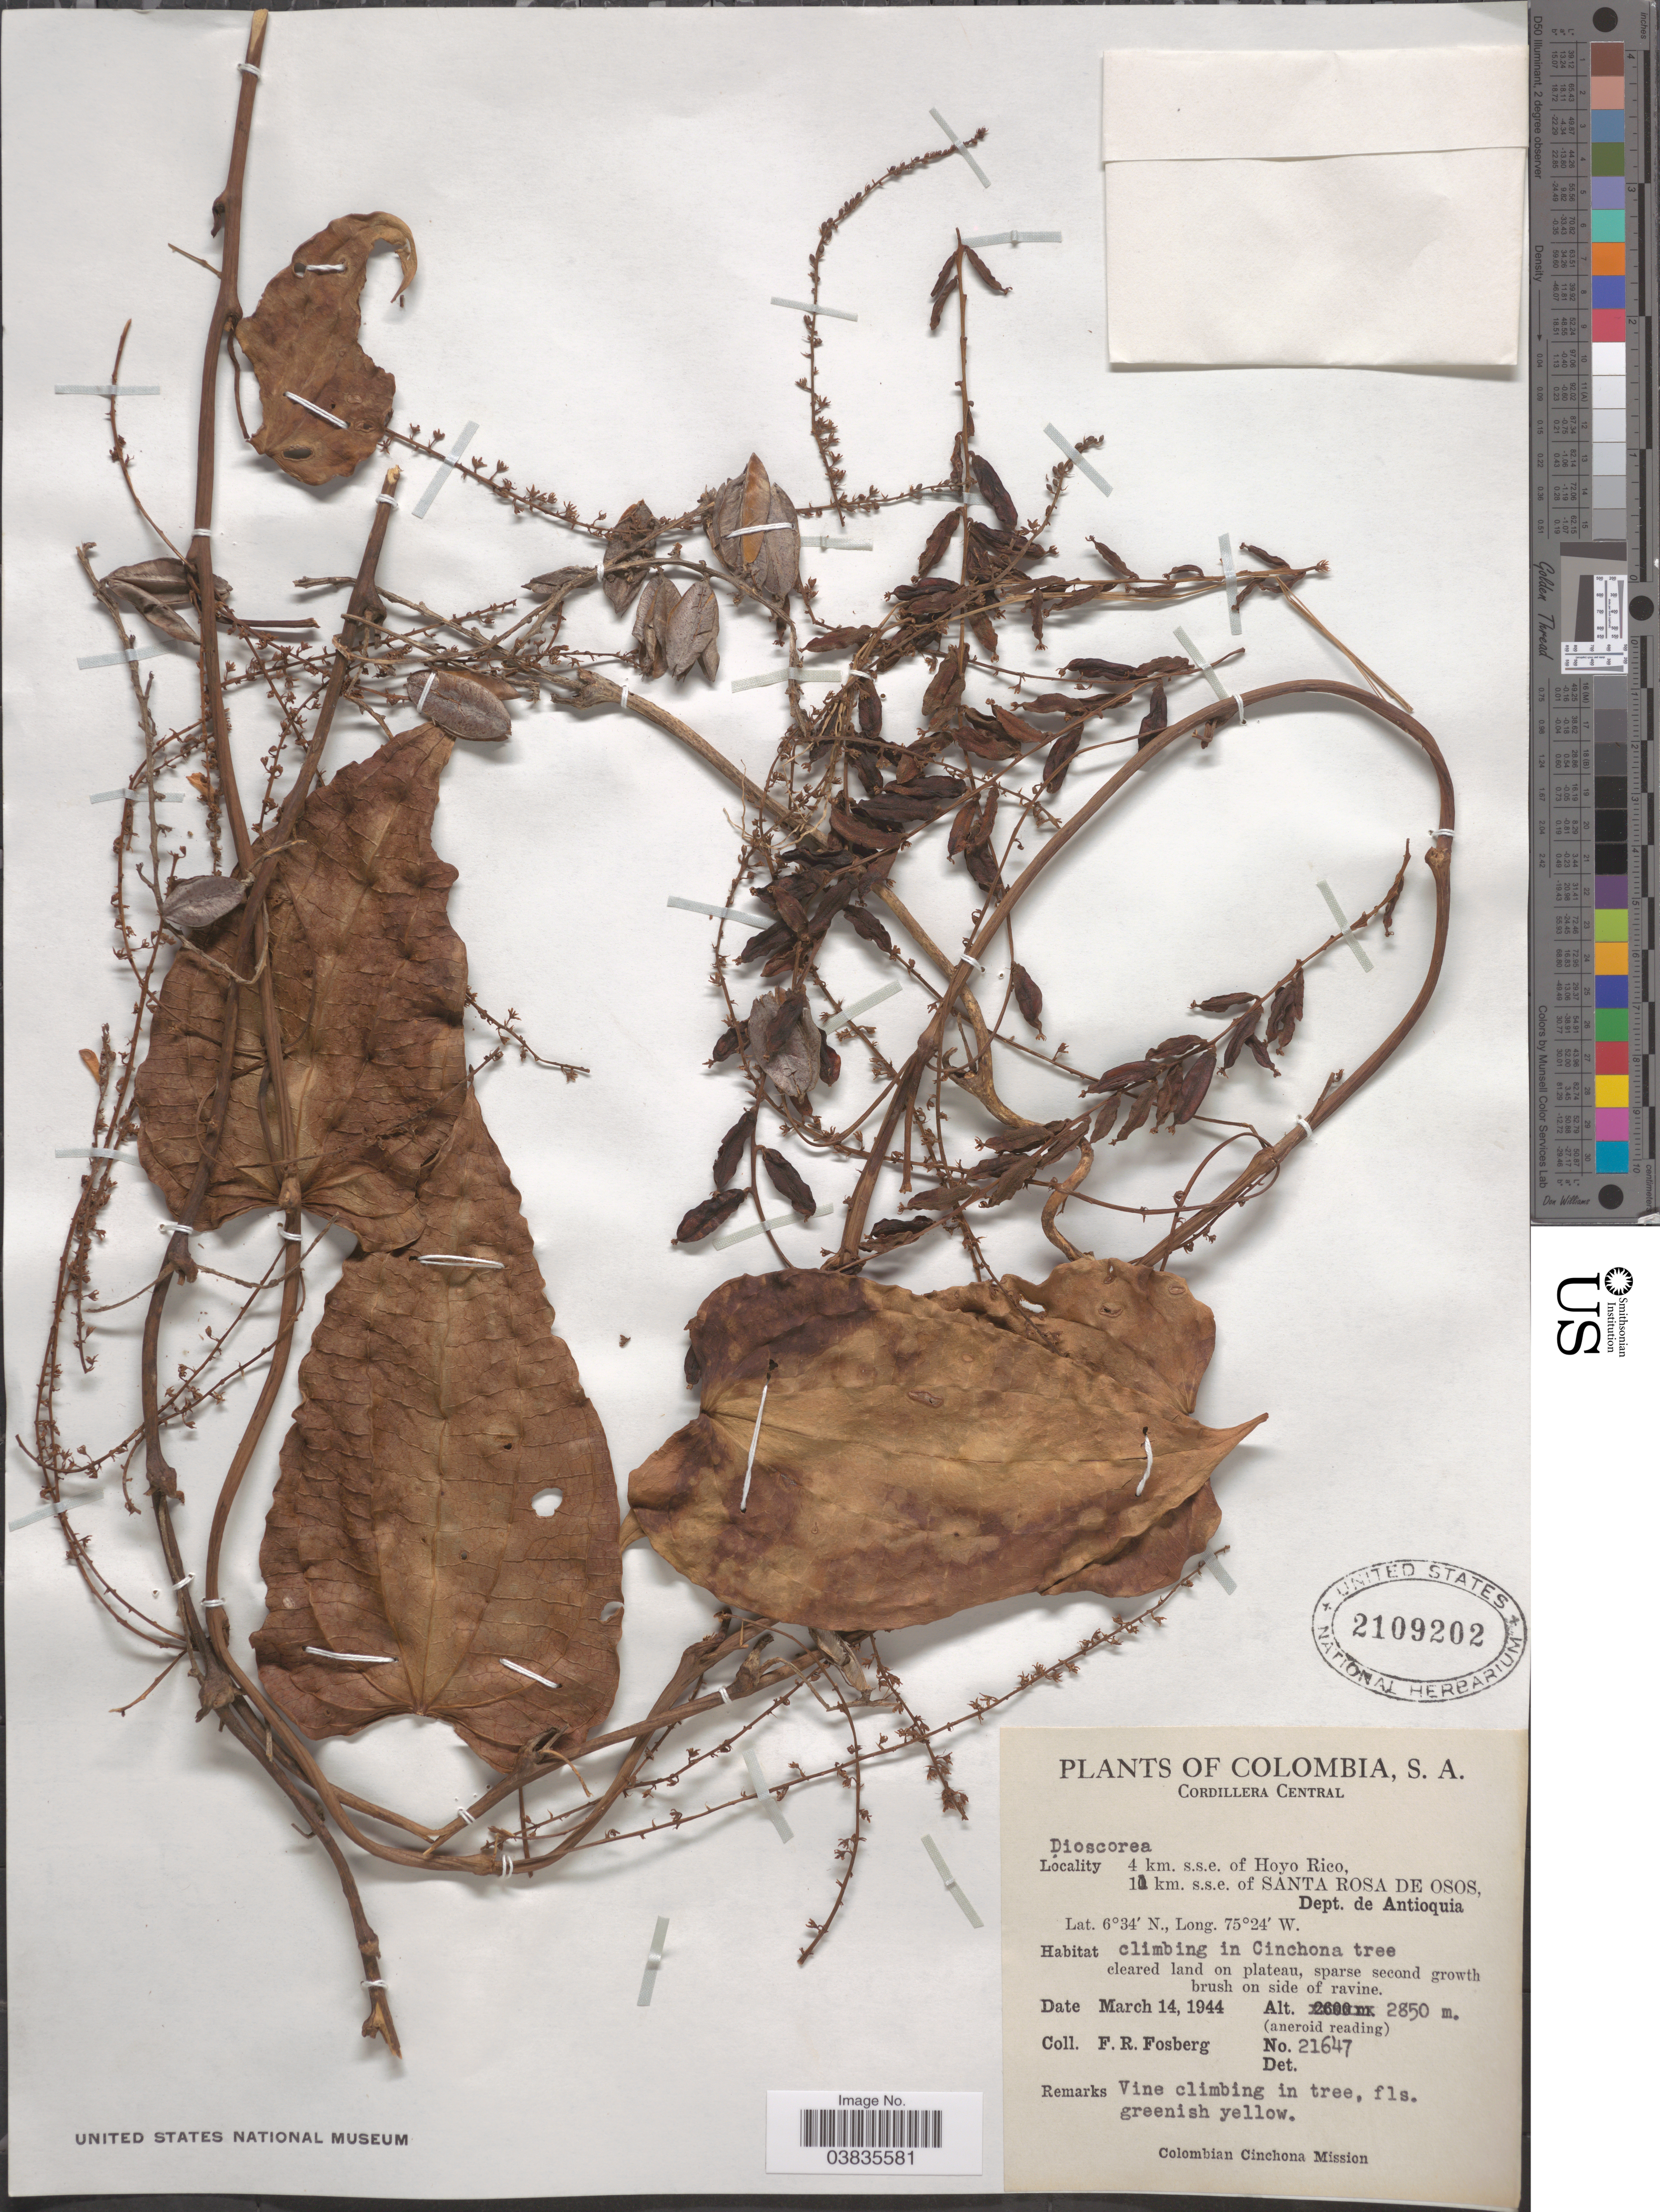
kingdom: Plantae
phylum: Tracheophyta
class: Liliopsida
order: Dioscoreales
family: Dioscoreaceae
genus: Dioscorea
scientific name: Dioscorea sp.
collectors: F. R. Fosberg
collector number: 21647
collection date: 1944-03-14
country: Colombia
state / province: Antioquia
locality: Cordillera Central. 4 km. s.s.e. of Hoyo Rico, 11 km. s.s.e. of Santa Rose De Osos, Dept. de Antioquia.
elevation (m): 2850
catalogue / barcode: US 2109202